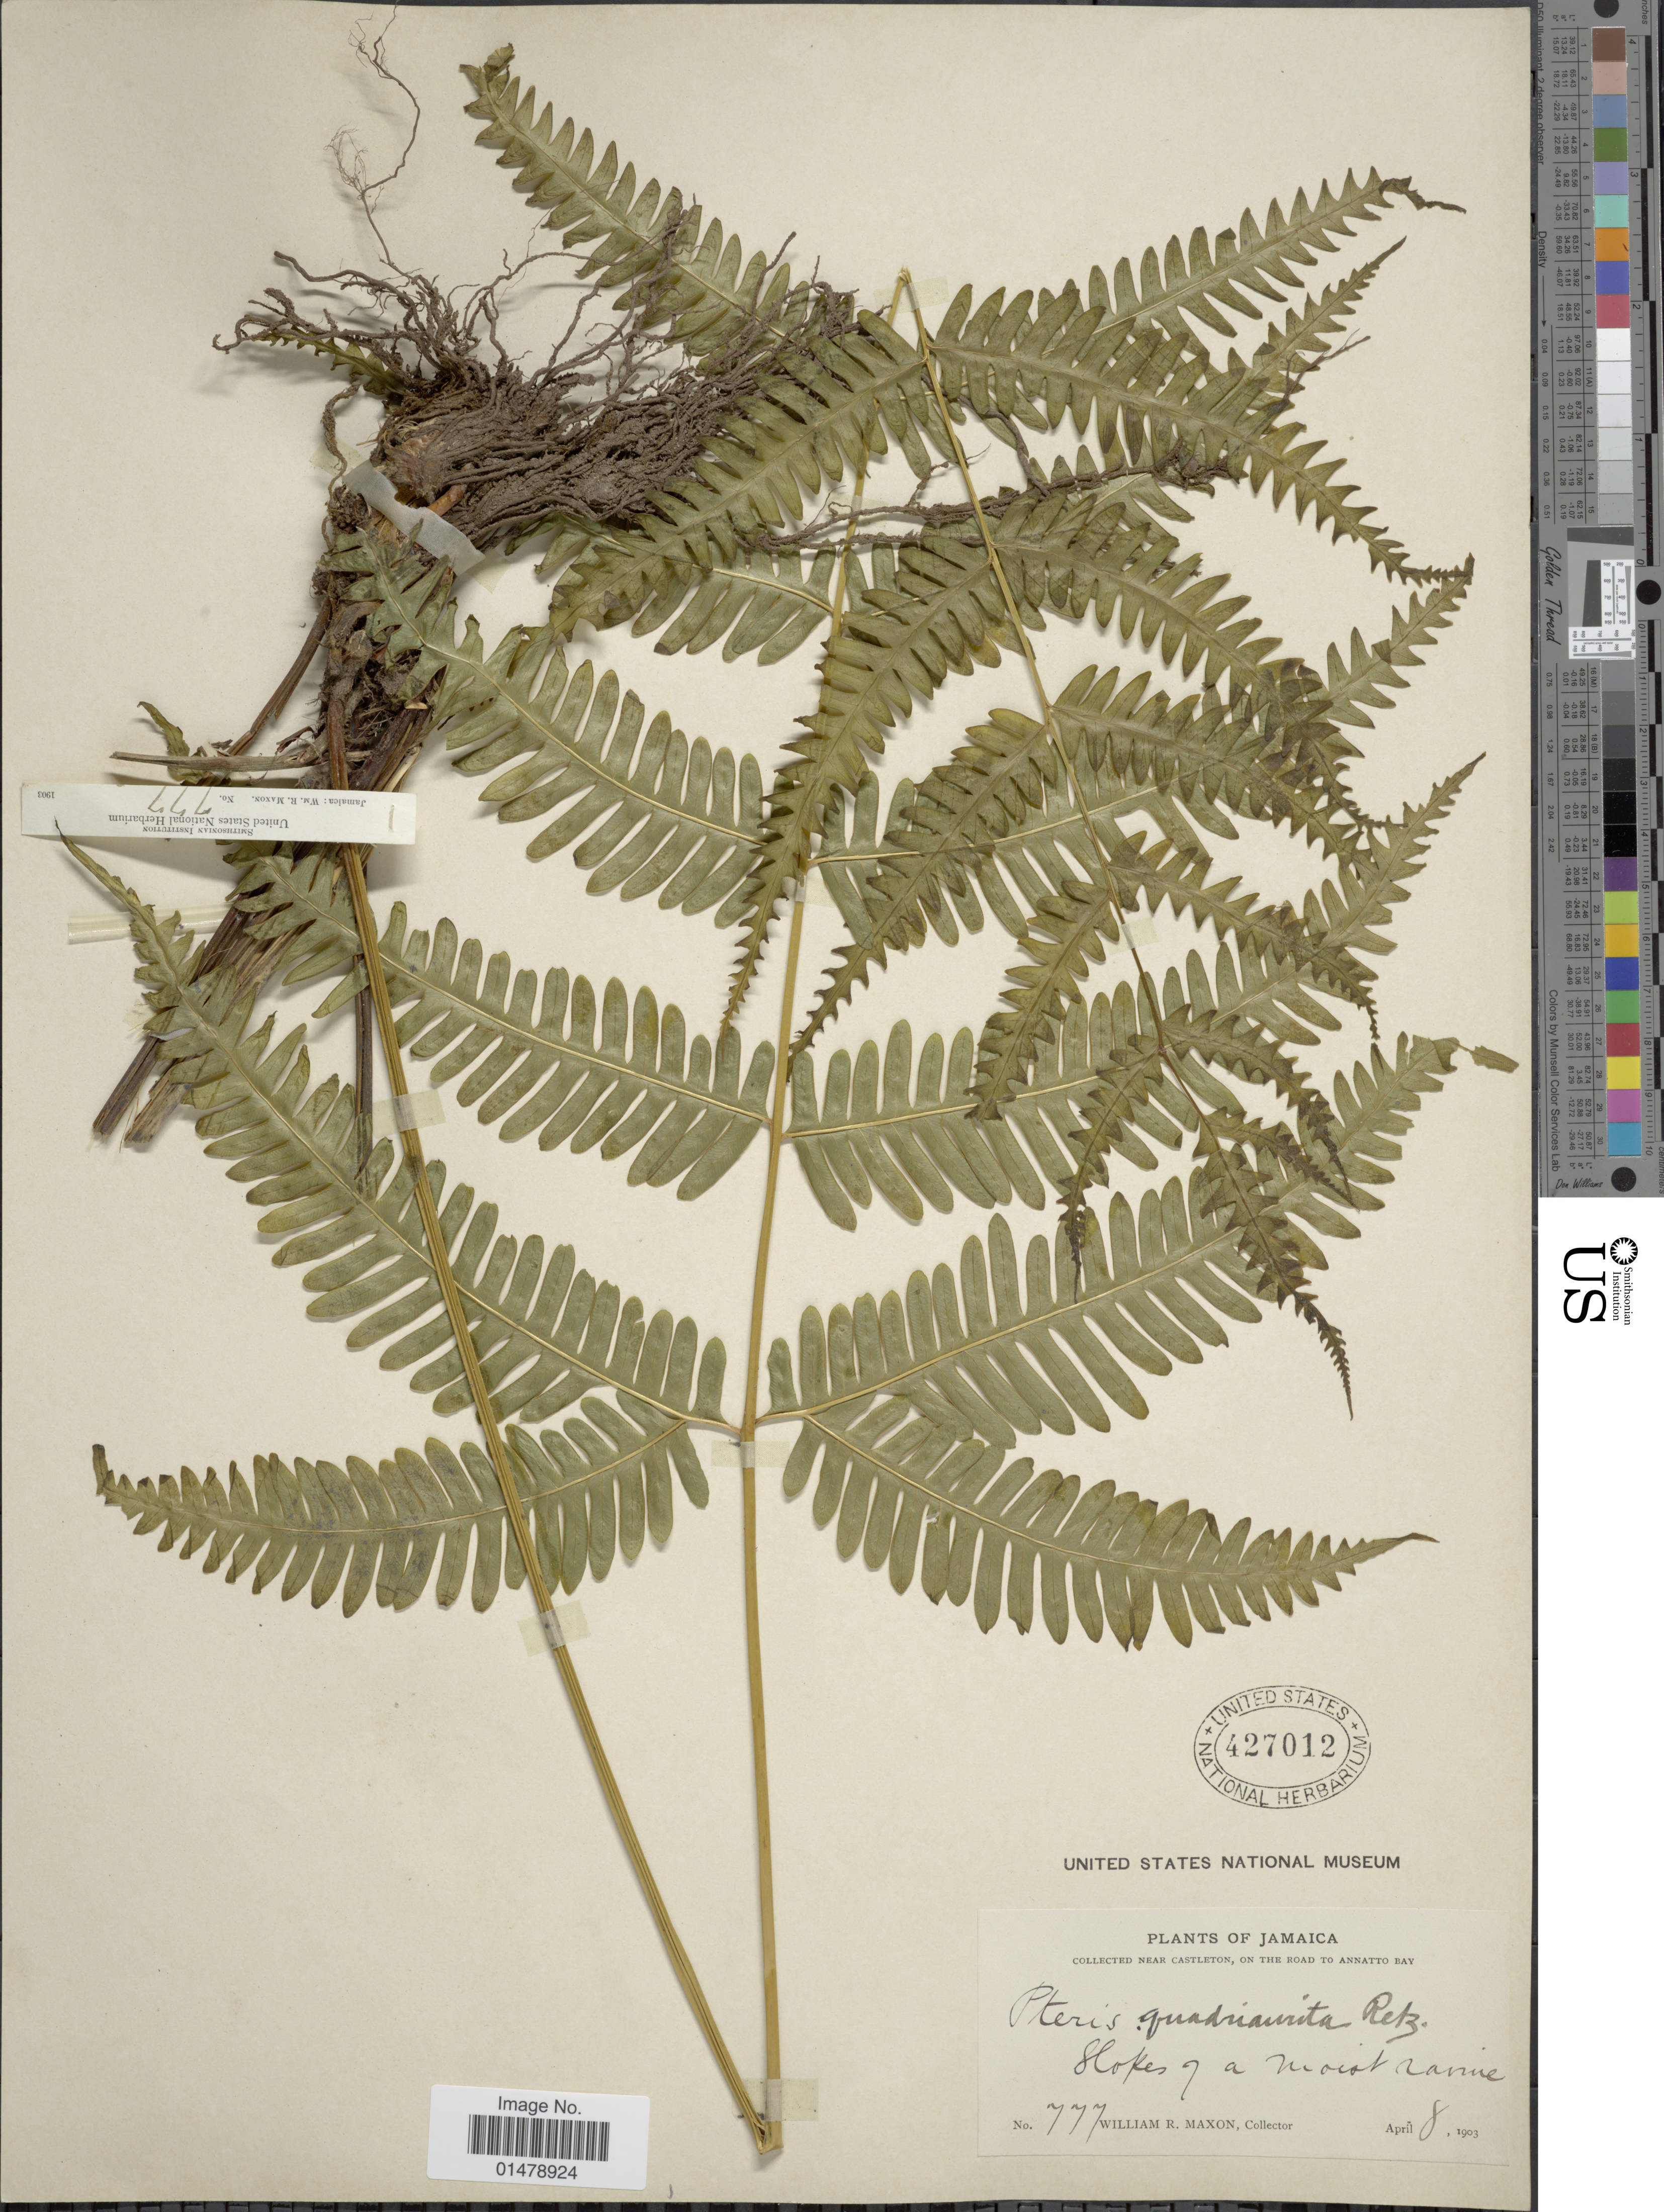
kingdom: Plantae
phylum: Tracheophyta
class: Polypodiopsida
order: Polypodiales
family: Pteridaceae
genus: Pteris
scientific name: Pteris quadriaurita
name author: Retz.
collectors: W. R. Maxon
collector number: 777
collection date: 1903-04-08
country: Jamaica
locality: Near Castleton, on the road to Annatto Bay. Slopes of a moist ravine.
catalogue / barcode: US 427012